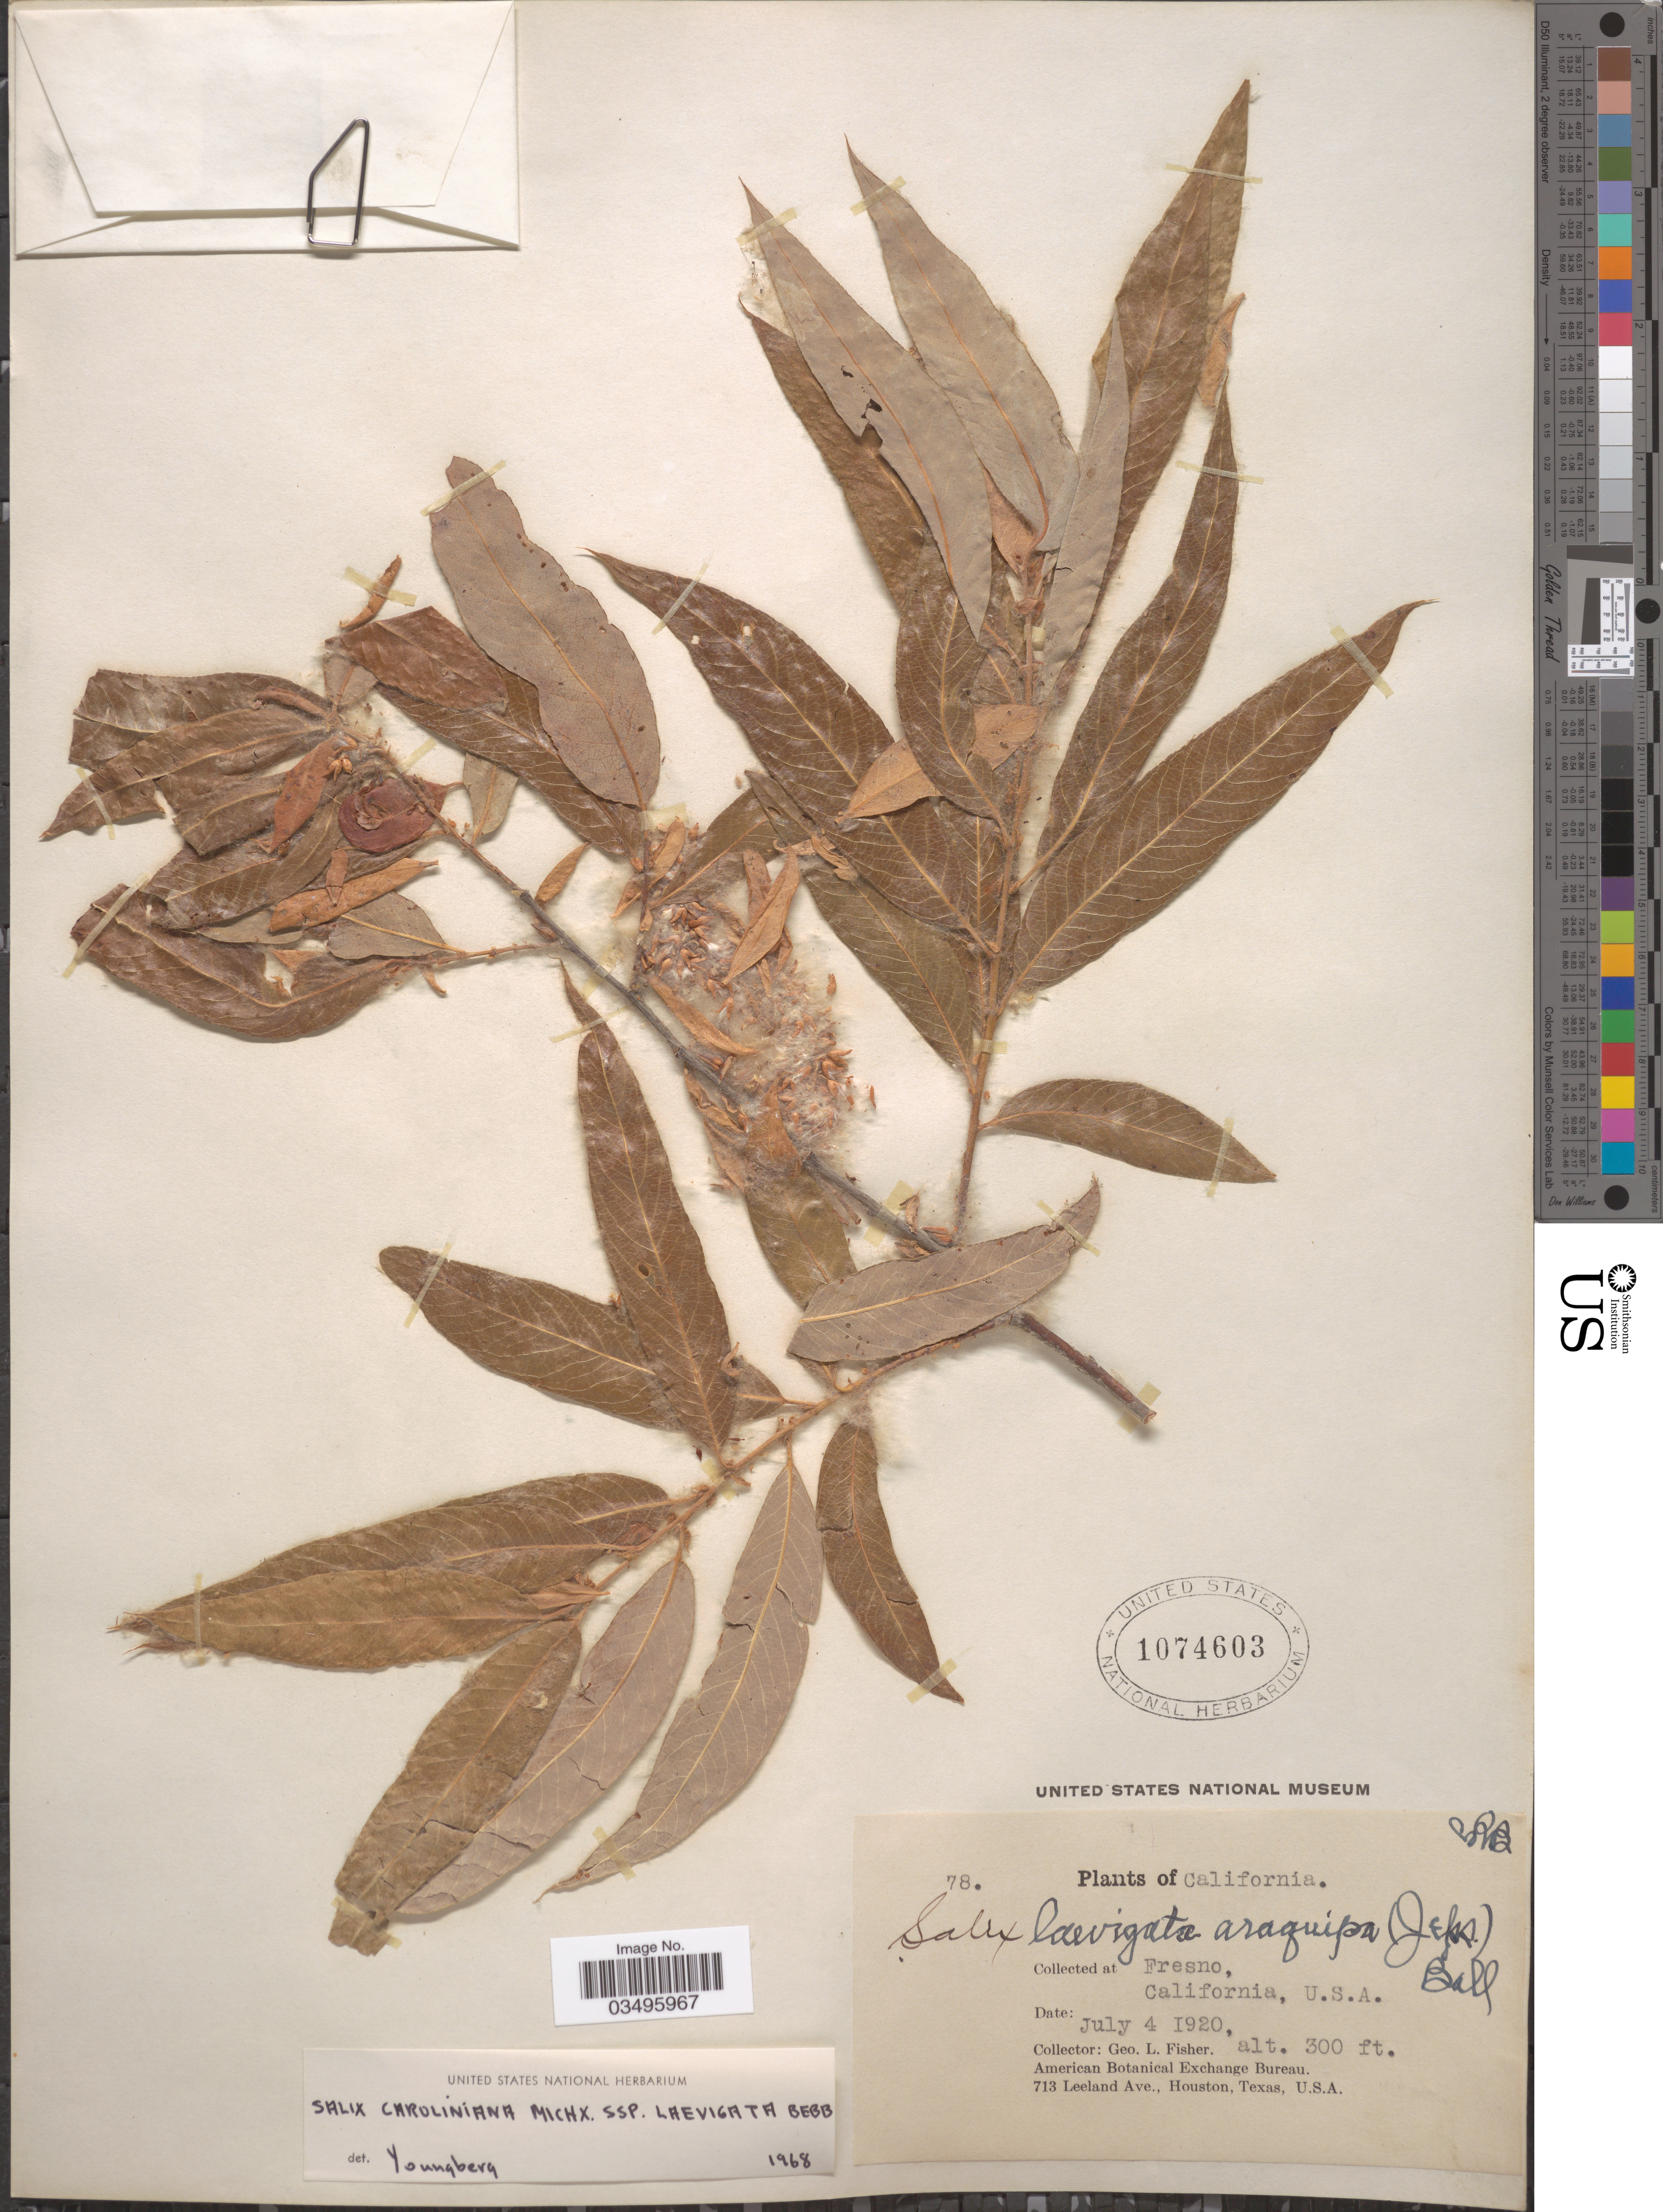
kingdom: Plantae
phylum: Tracheophyta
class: Magnoliopsida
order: Malpighiales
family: Salicaceae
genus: Salix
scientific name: Salix caroliniana subsp. laevigata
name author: Bebb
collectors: G. L. Fisher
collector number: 78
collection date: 1920-07-04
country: United States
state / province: California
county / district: Fresno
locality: Fresno.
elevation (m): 91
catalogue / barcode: US 1074603